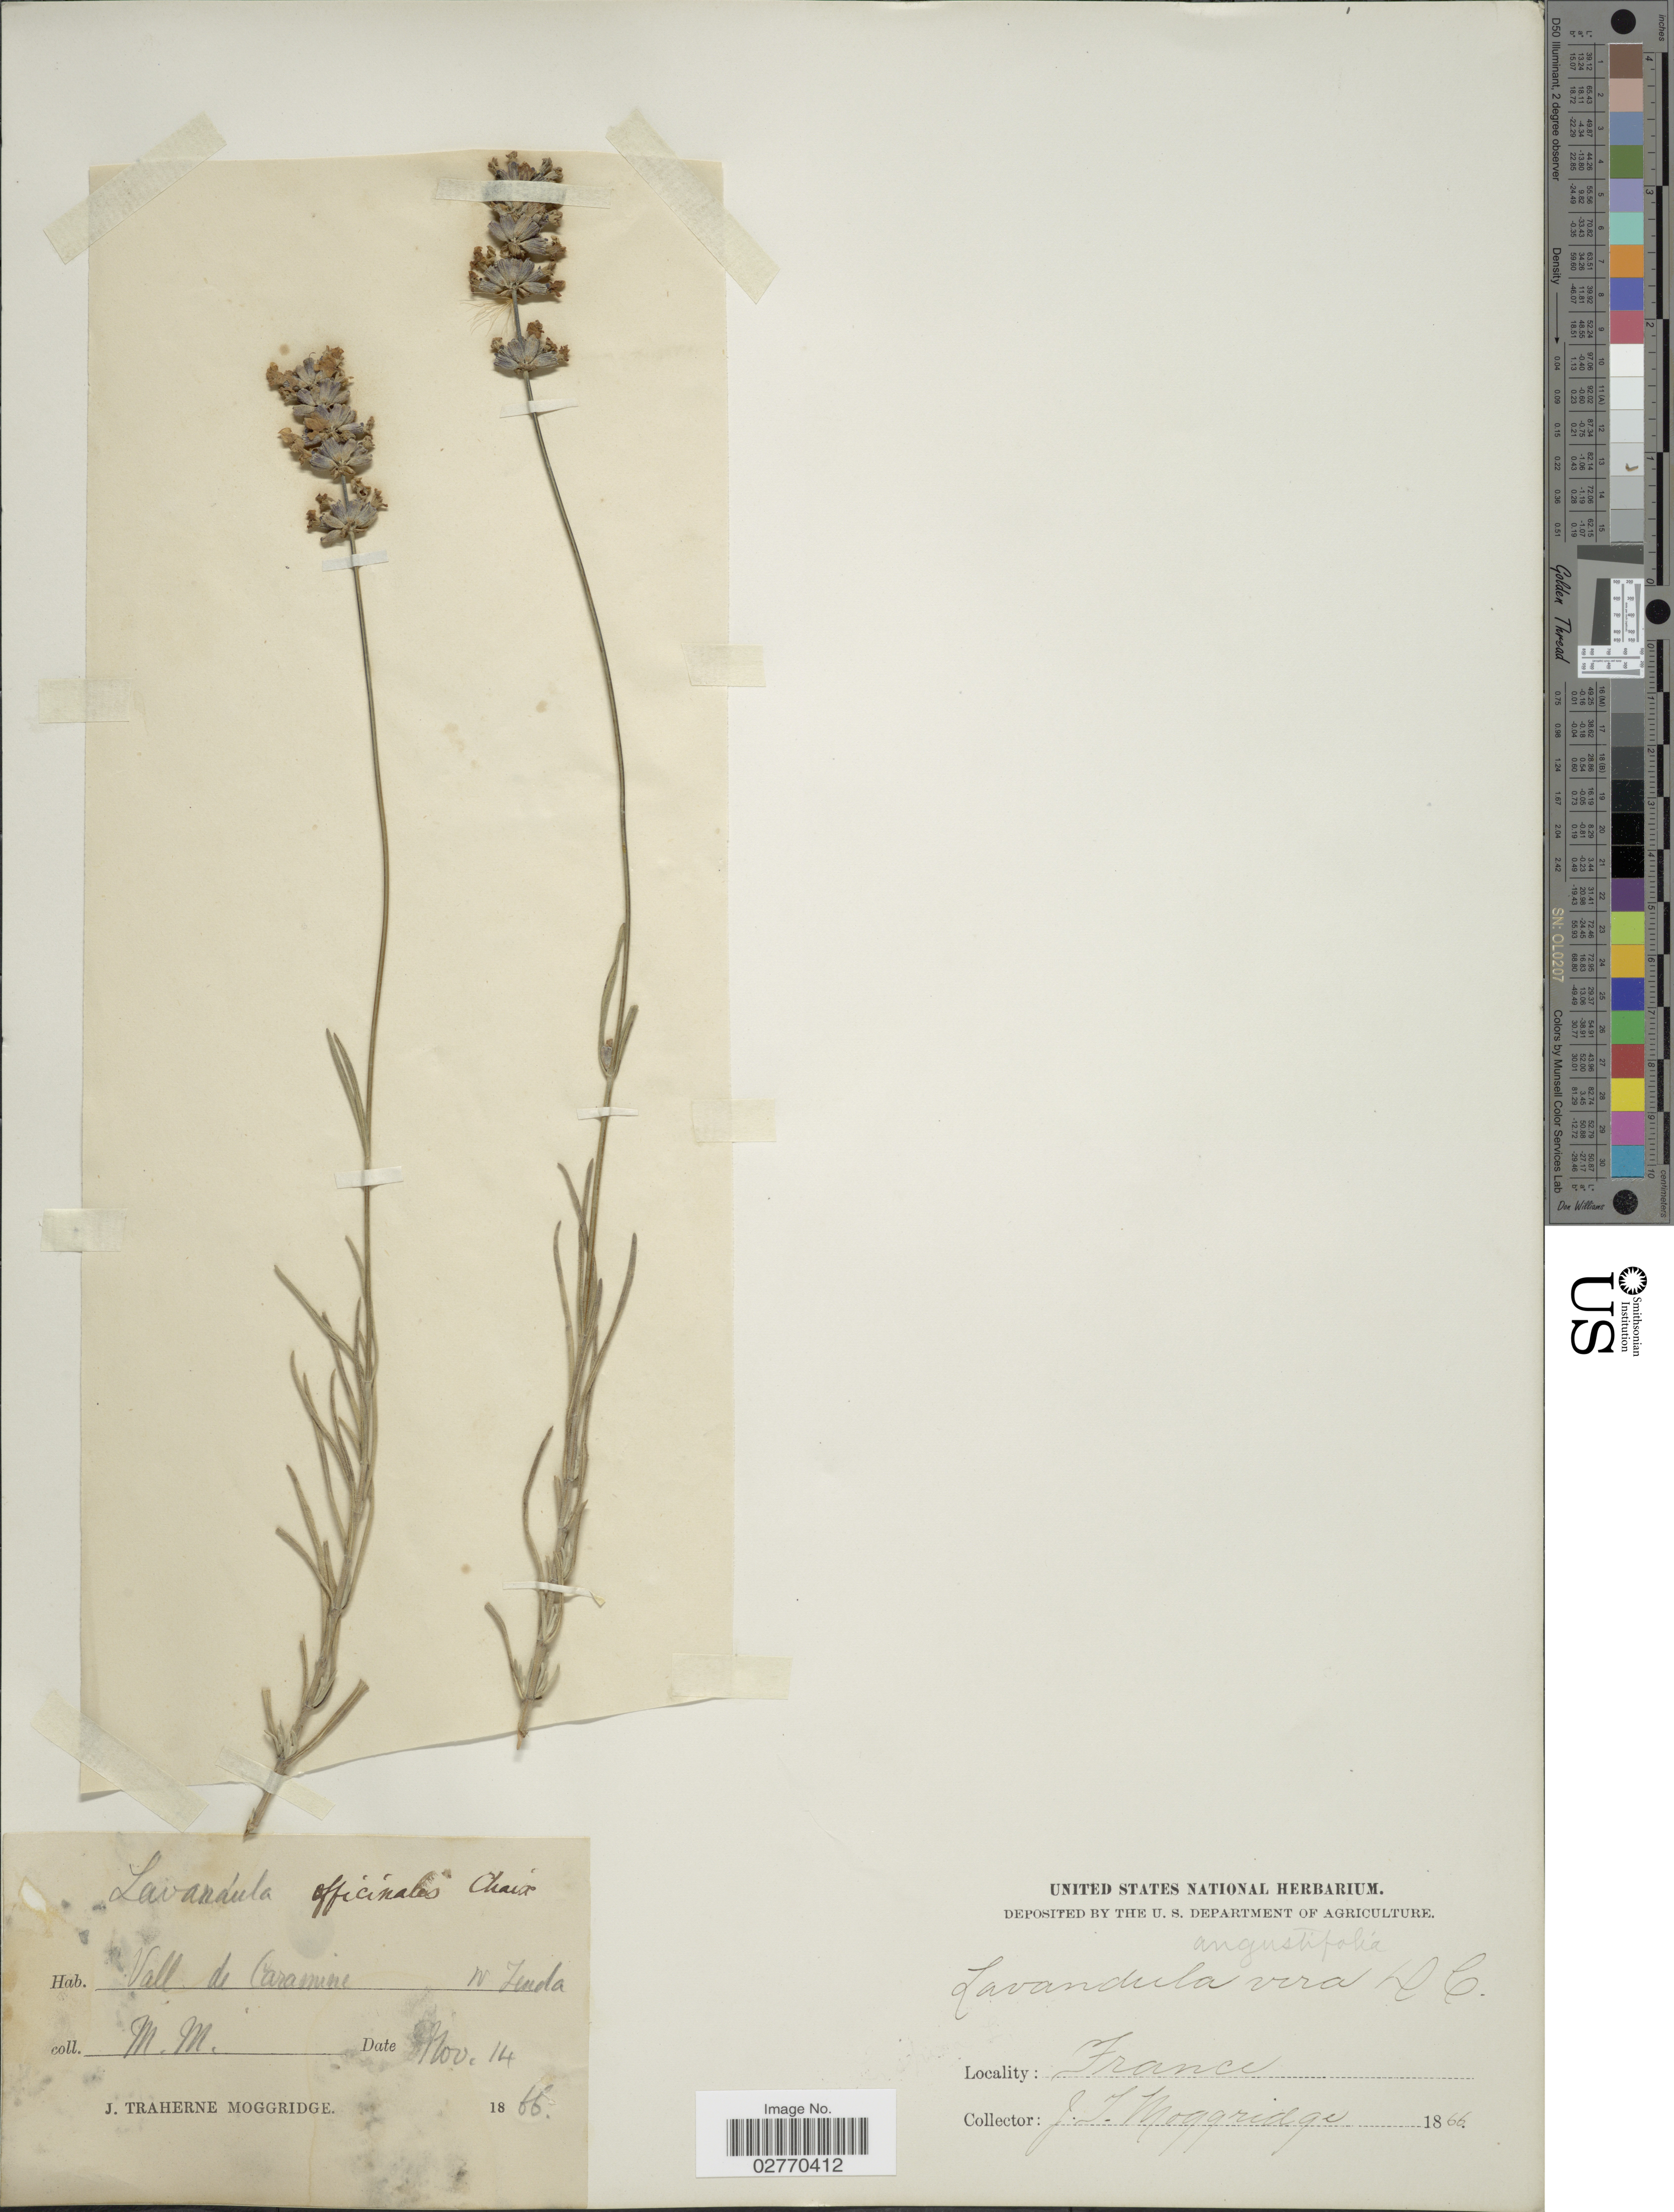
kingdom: Plantae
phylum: Tracheophyta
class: Magnoliopsida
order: Lamiales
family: Lamiaceae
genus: Lavandula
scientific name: Lavandula angustifolia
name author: Mill.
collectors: J. T. Moggridge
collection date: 1866-11-14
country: France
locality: Vall. de Caramine W. Tenda